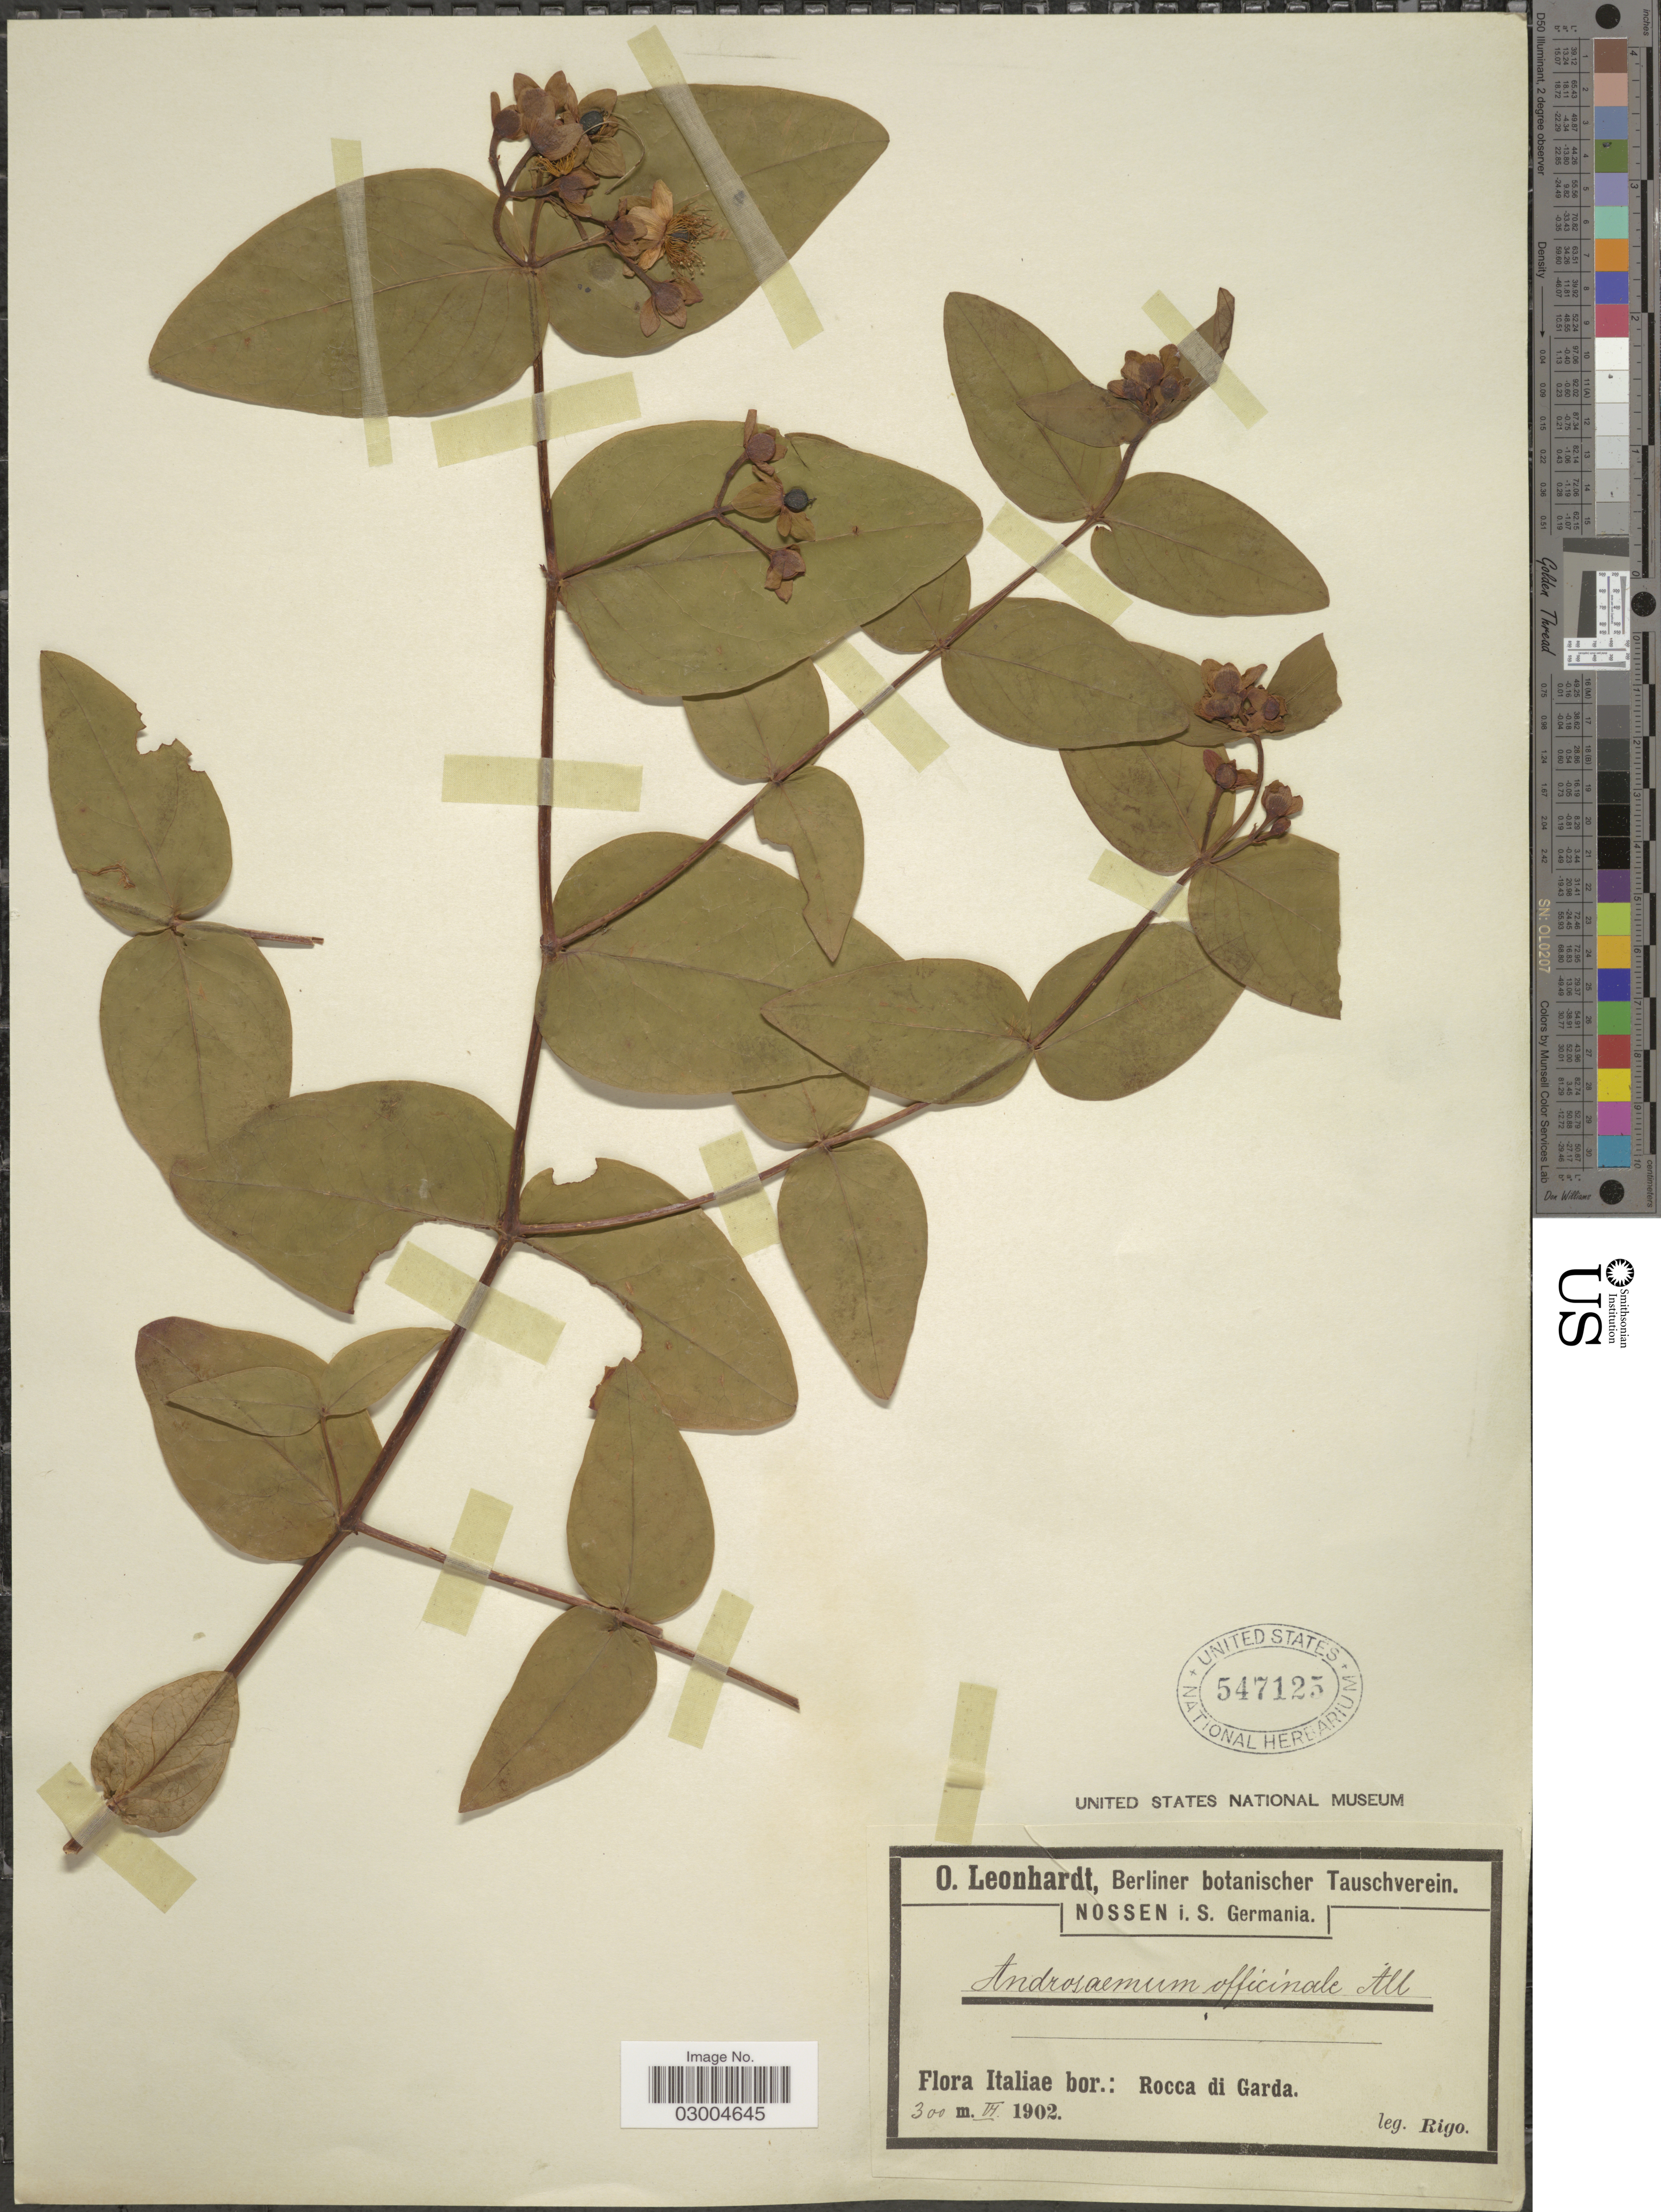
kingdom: Plantae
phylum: Tracheophyta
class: Magnoliopsida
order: Malpighiales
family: Hypericaceae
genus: Hypericum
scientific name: Hypericum androsaemum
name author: L.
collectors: -- Rigo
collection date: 1902-06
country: Italy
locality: Italiae bor.: Rocca di Garda.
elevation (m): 300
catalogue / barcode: US 547125